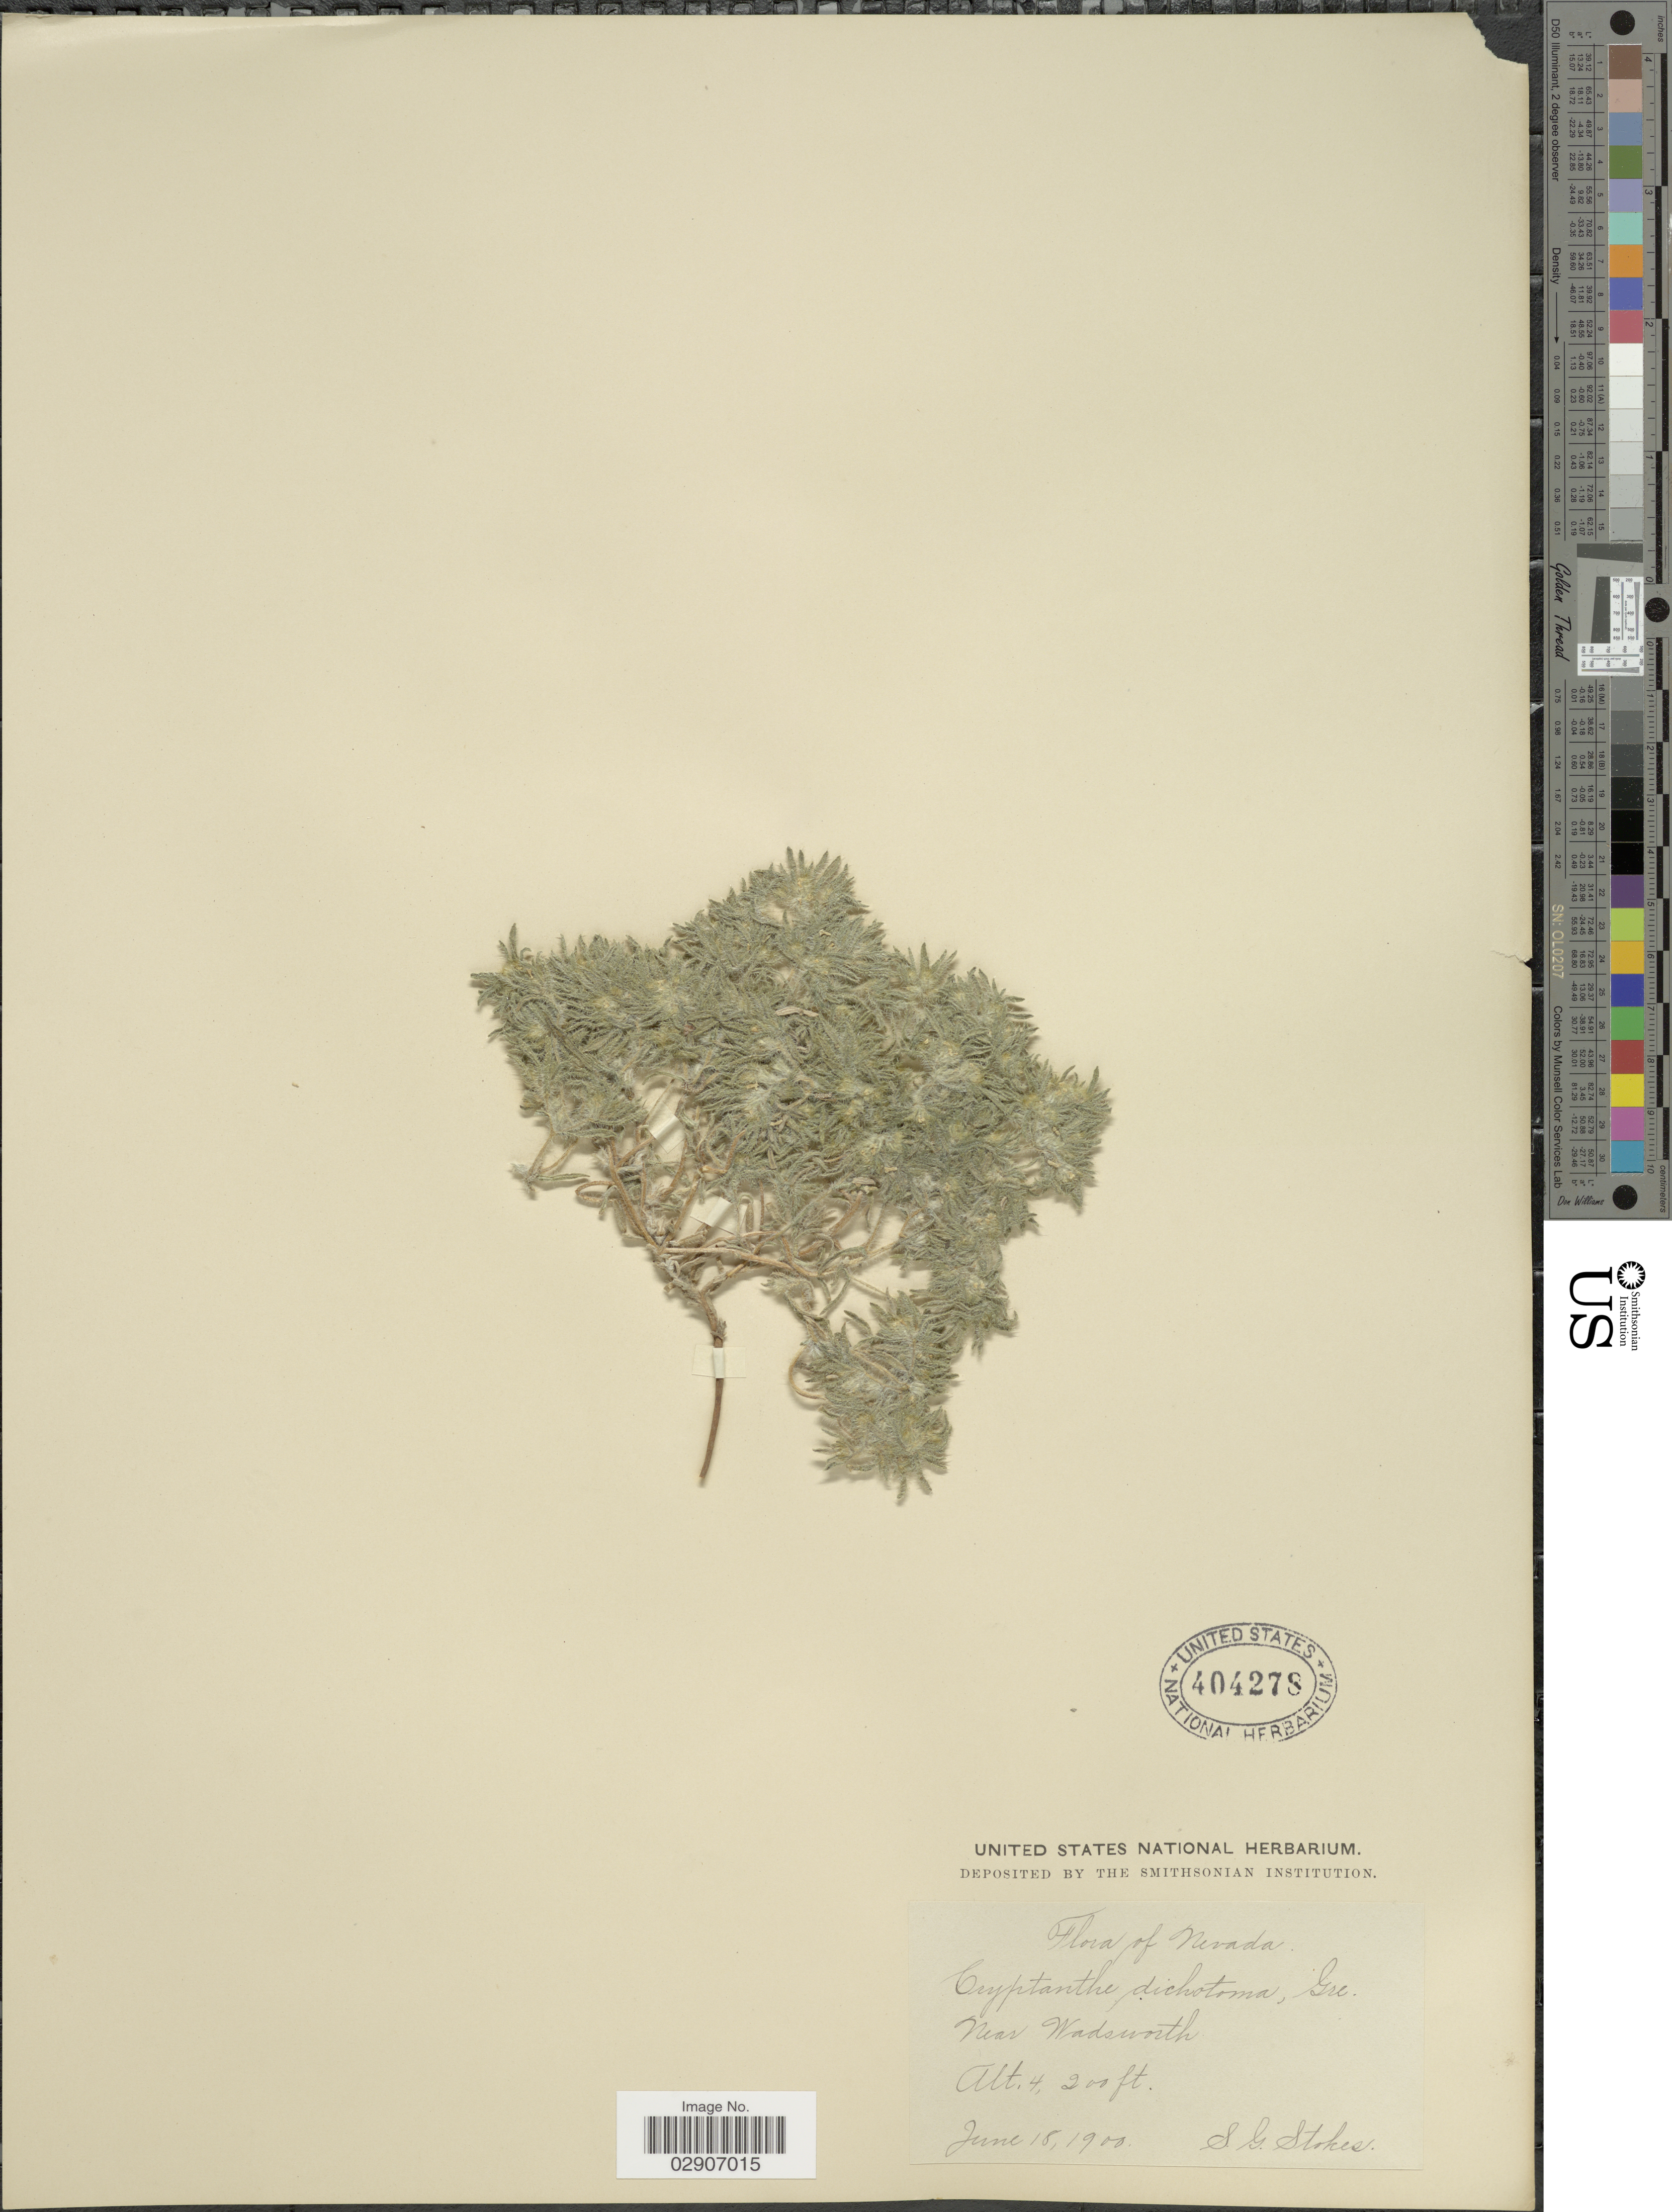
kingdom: Plantae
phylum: Tracheophyta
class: Magnoliopsida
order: Boraginales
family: Boraginaceae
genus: Cryptantha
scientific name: Cryptantha circumscissa var. hispida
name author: (J.F. Macbr.) I.M. Johnst.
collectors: S. G. Stokes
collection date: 1900-06-18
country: United States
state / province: Nevada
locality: Near Wadsworth.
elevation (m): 1280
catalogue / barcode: US 404278